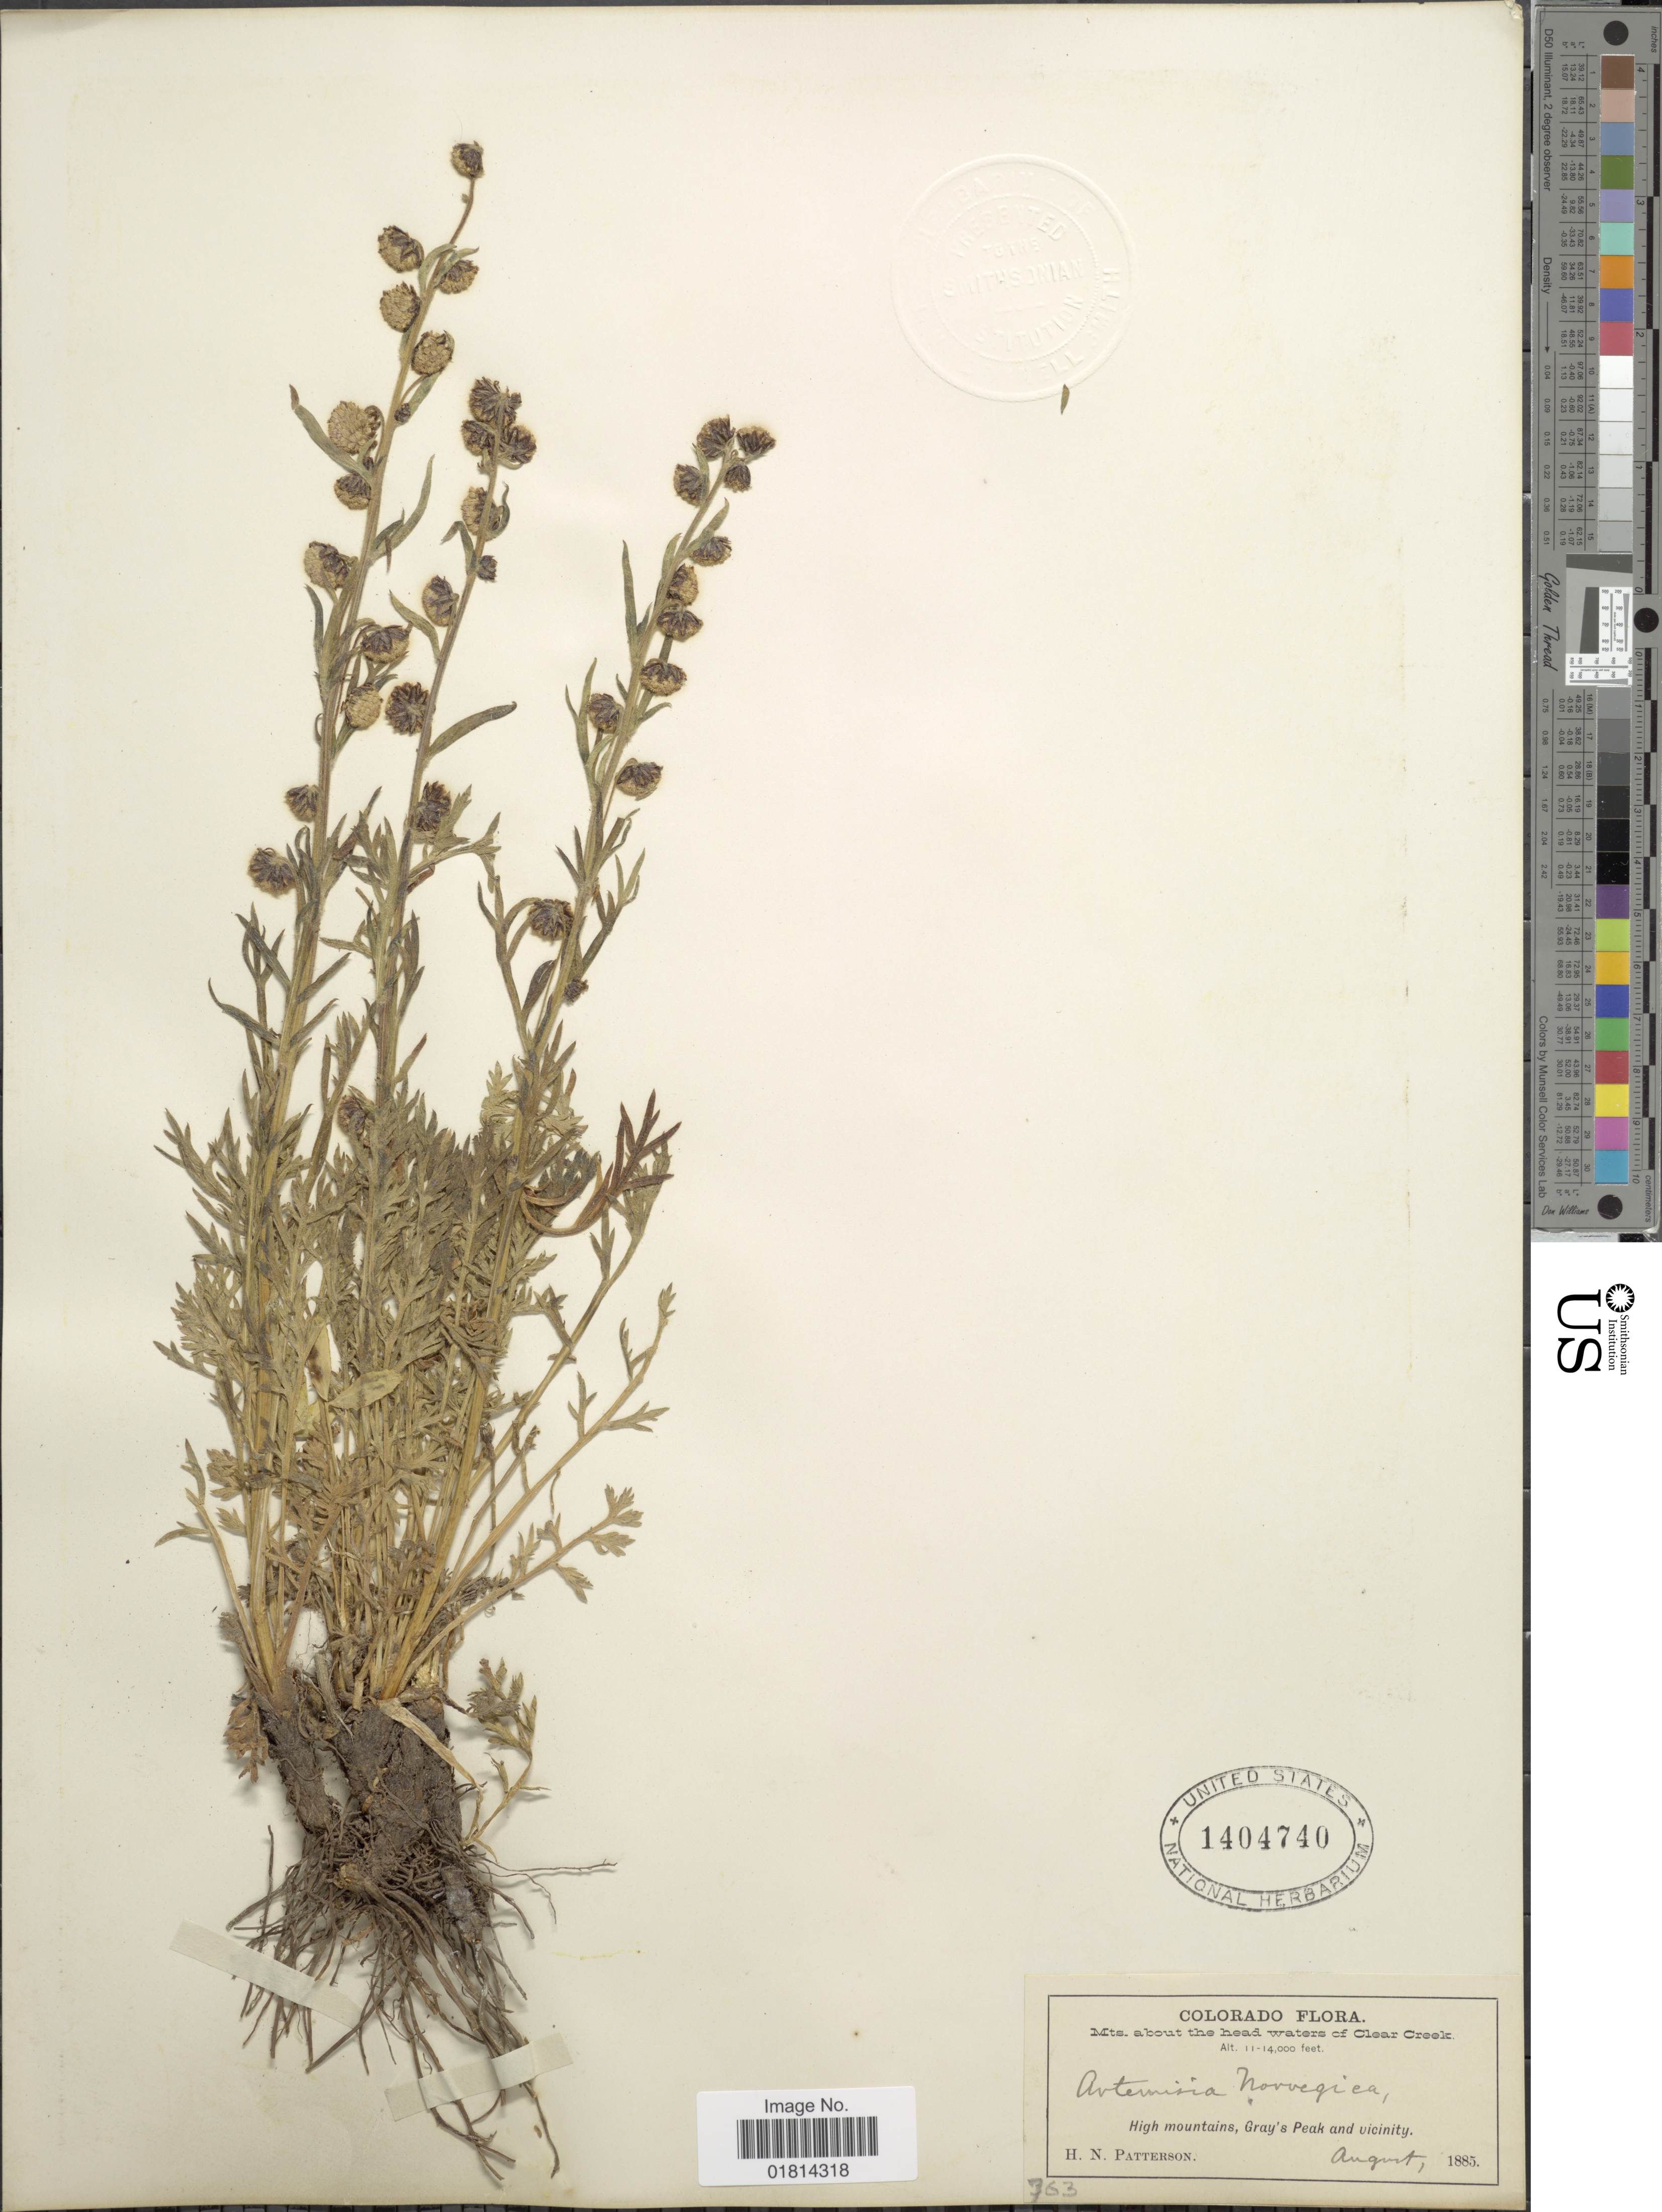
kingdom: Plantae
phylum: Tracheophyta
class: Magnoliopsida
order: Asterales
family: Asteraceae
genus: Artemisia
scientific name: Artemisia arctica subsp. saxicola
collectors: H. N. Patterson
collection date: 1885-08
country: United States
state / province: Colorado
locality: Mts. about the head waters of Clear Creek. High mountains, Gray's Peak and vicinity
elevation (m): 3353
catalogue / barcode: US 1404740